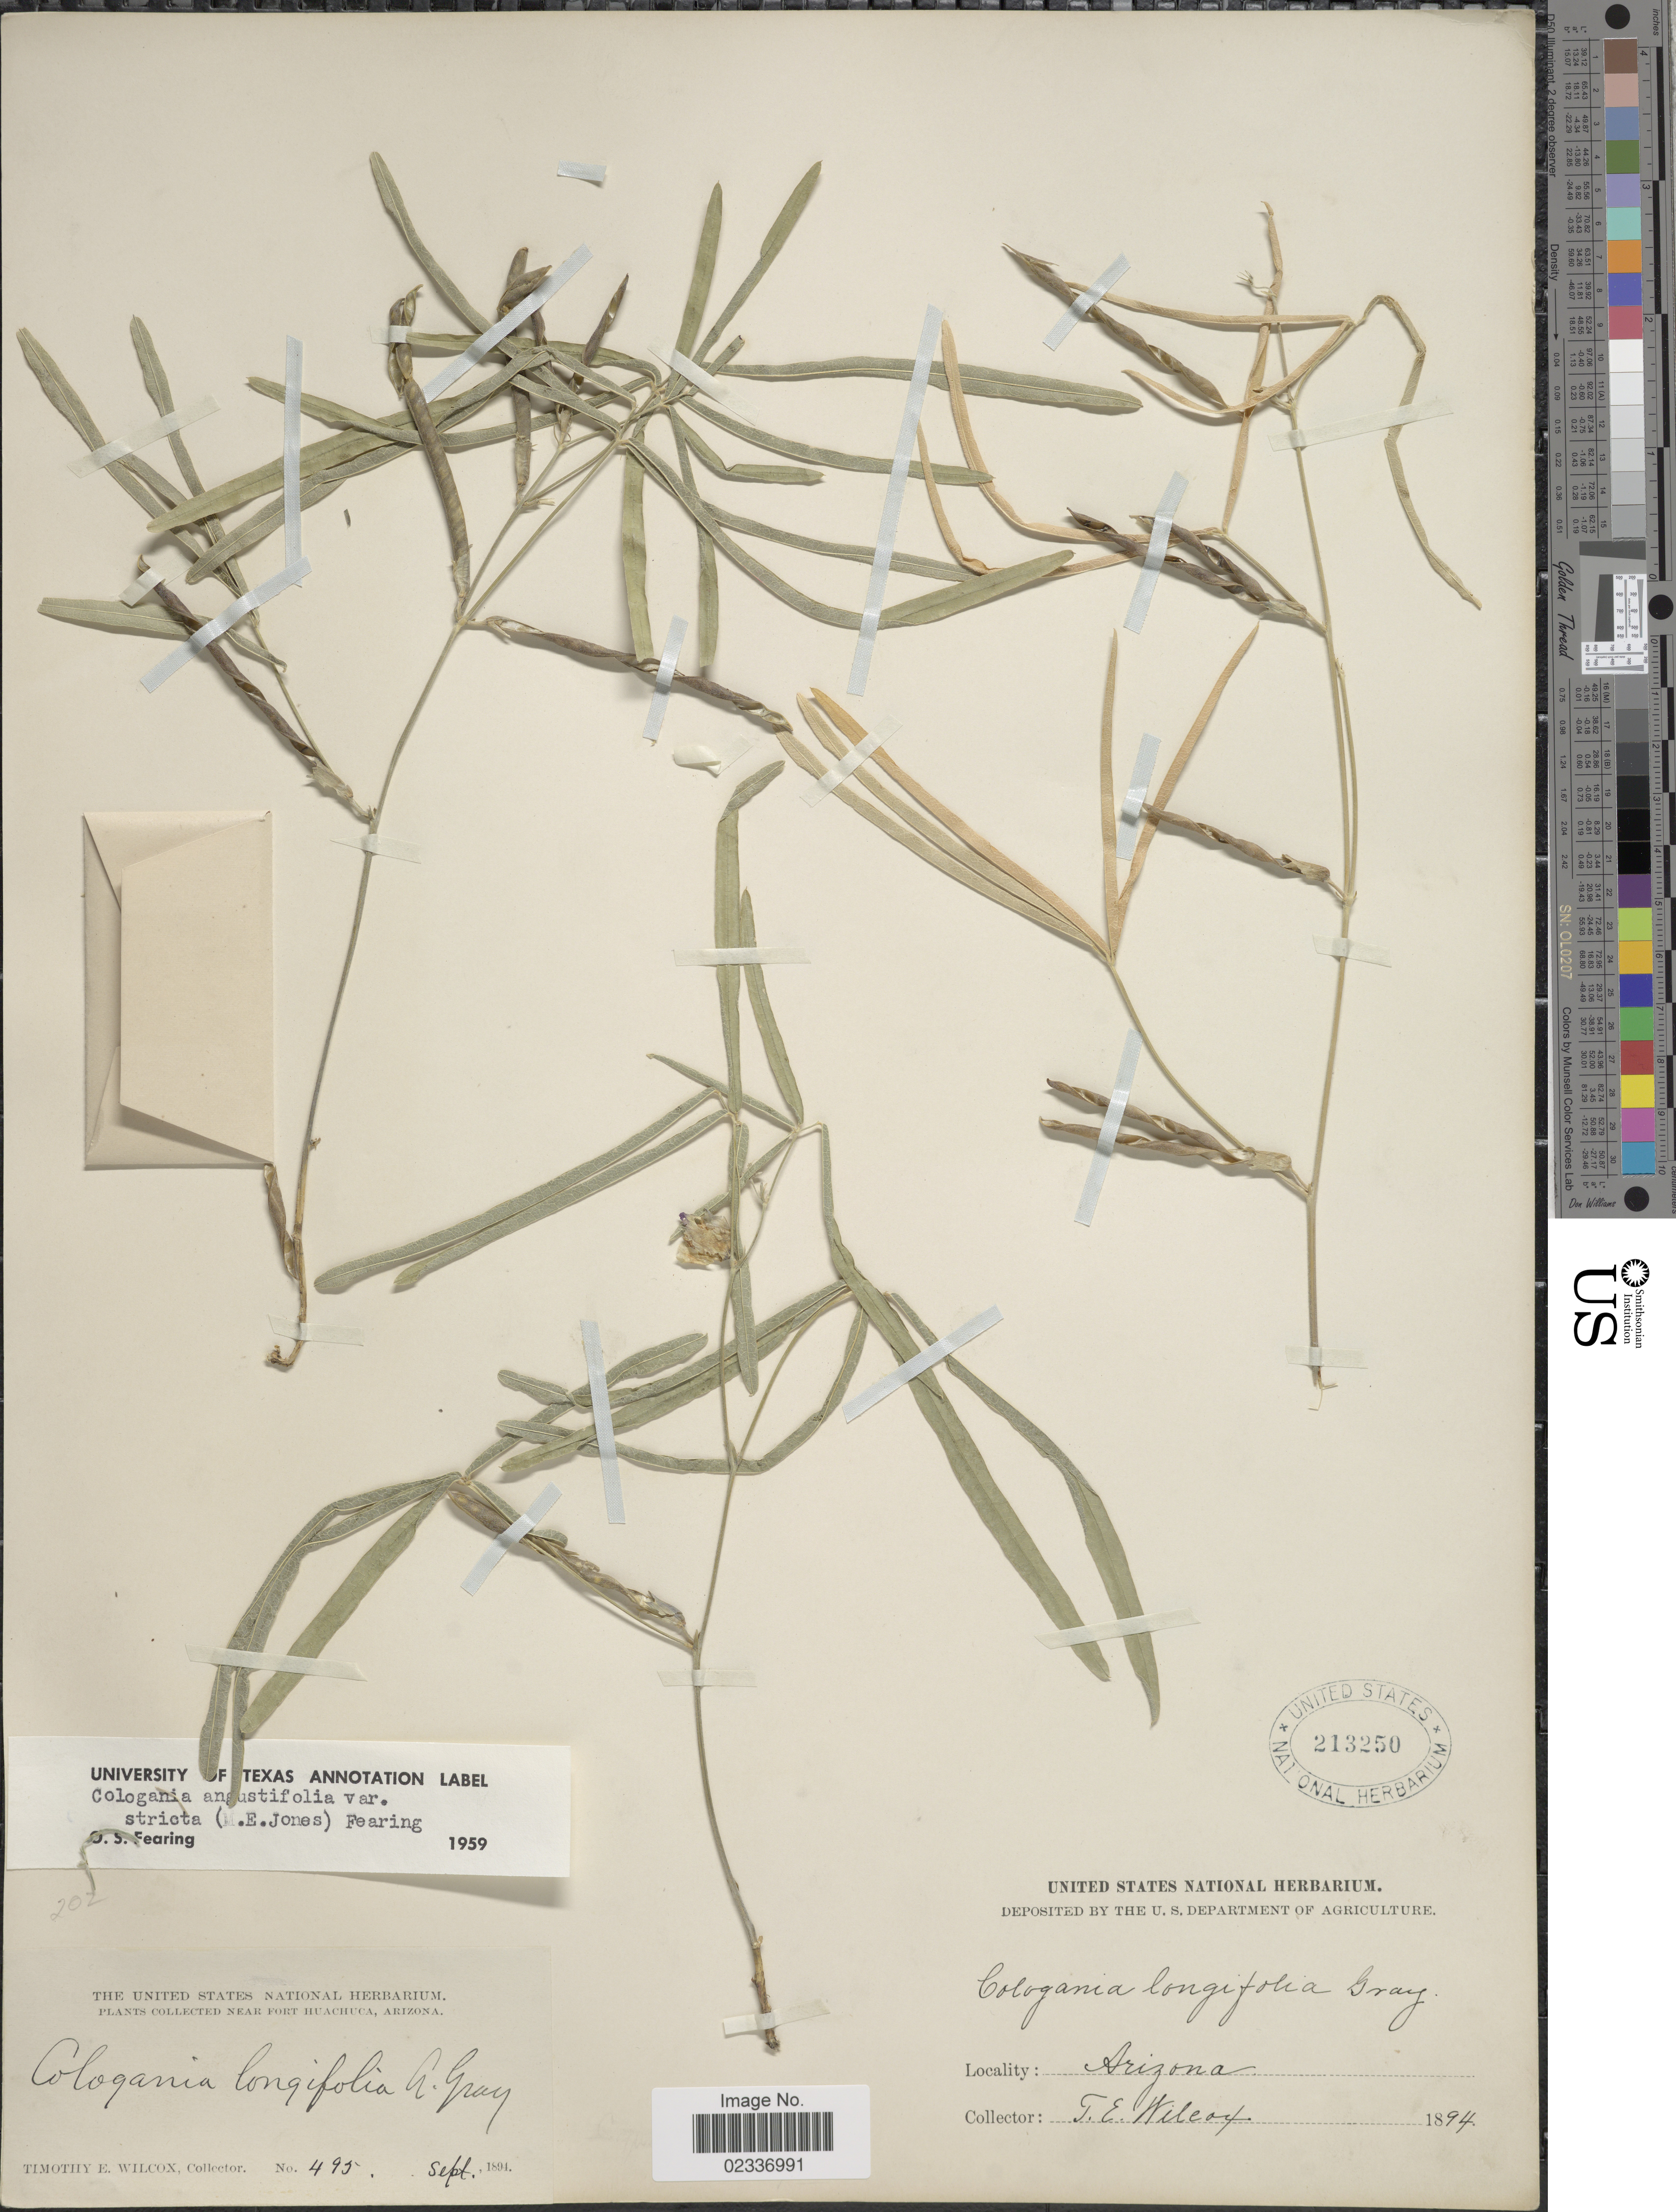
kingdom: Plantae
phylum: Tracheophyta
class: Magnoliopsida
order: Fabales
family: Fabaceae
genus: Cologania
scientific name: Cologania angustifolia var. stricta (M.E. Jones) Fearing ined.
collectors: T. E. Wilcox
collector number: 495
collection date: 1891-09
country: United States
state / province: Arizona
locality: Near Fort Huachuca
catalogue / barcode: US 213250